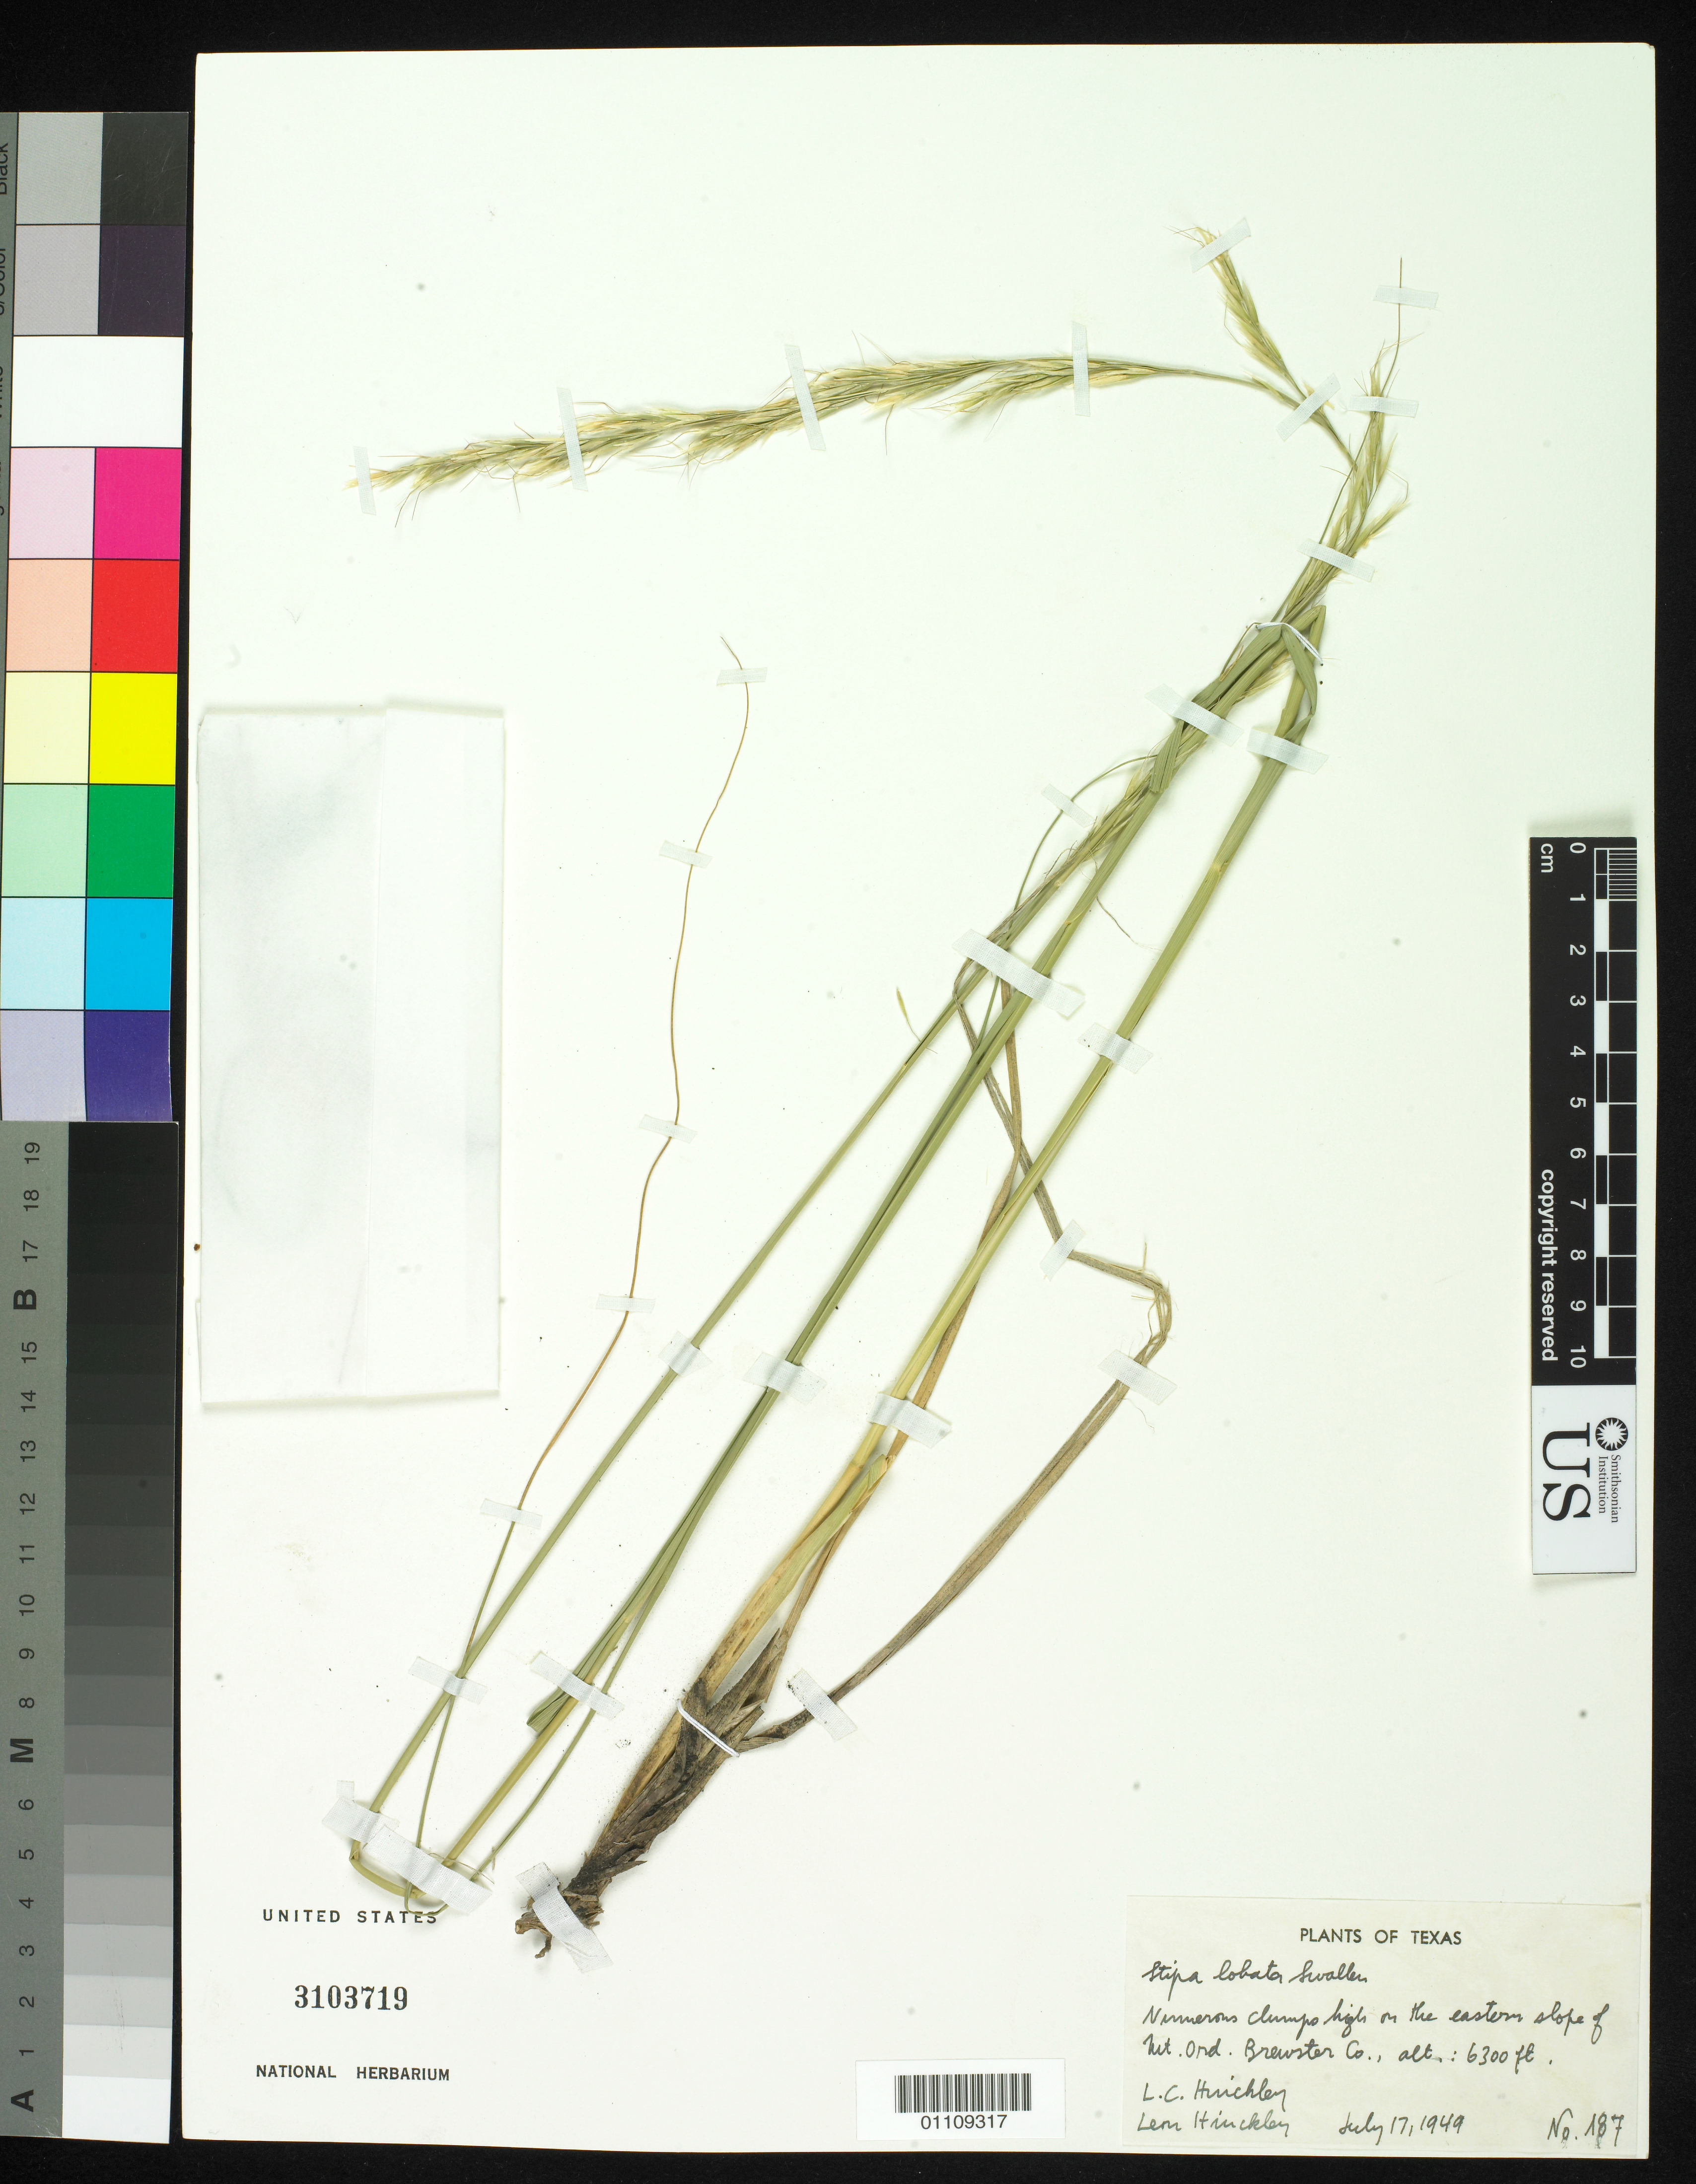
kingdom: Plantae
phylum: Tracheophyta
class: Liliopsida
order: Poales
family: Poaceae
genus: Eriocoma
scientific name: Eriocoma lobata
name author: (Swallen) Romasch.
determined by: Poaceae Reorganization Project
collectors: L. Hinckley & L. Hinckley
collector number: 187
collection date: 1949-07-17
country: United States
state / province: Texas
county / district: Brewster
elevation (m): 1920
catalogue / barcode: US 3103719